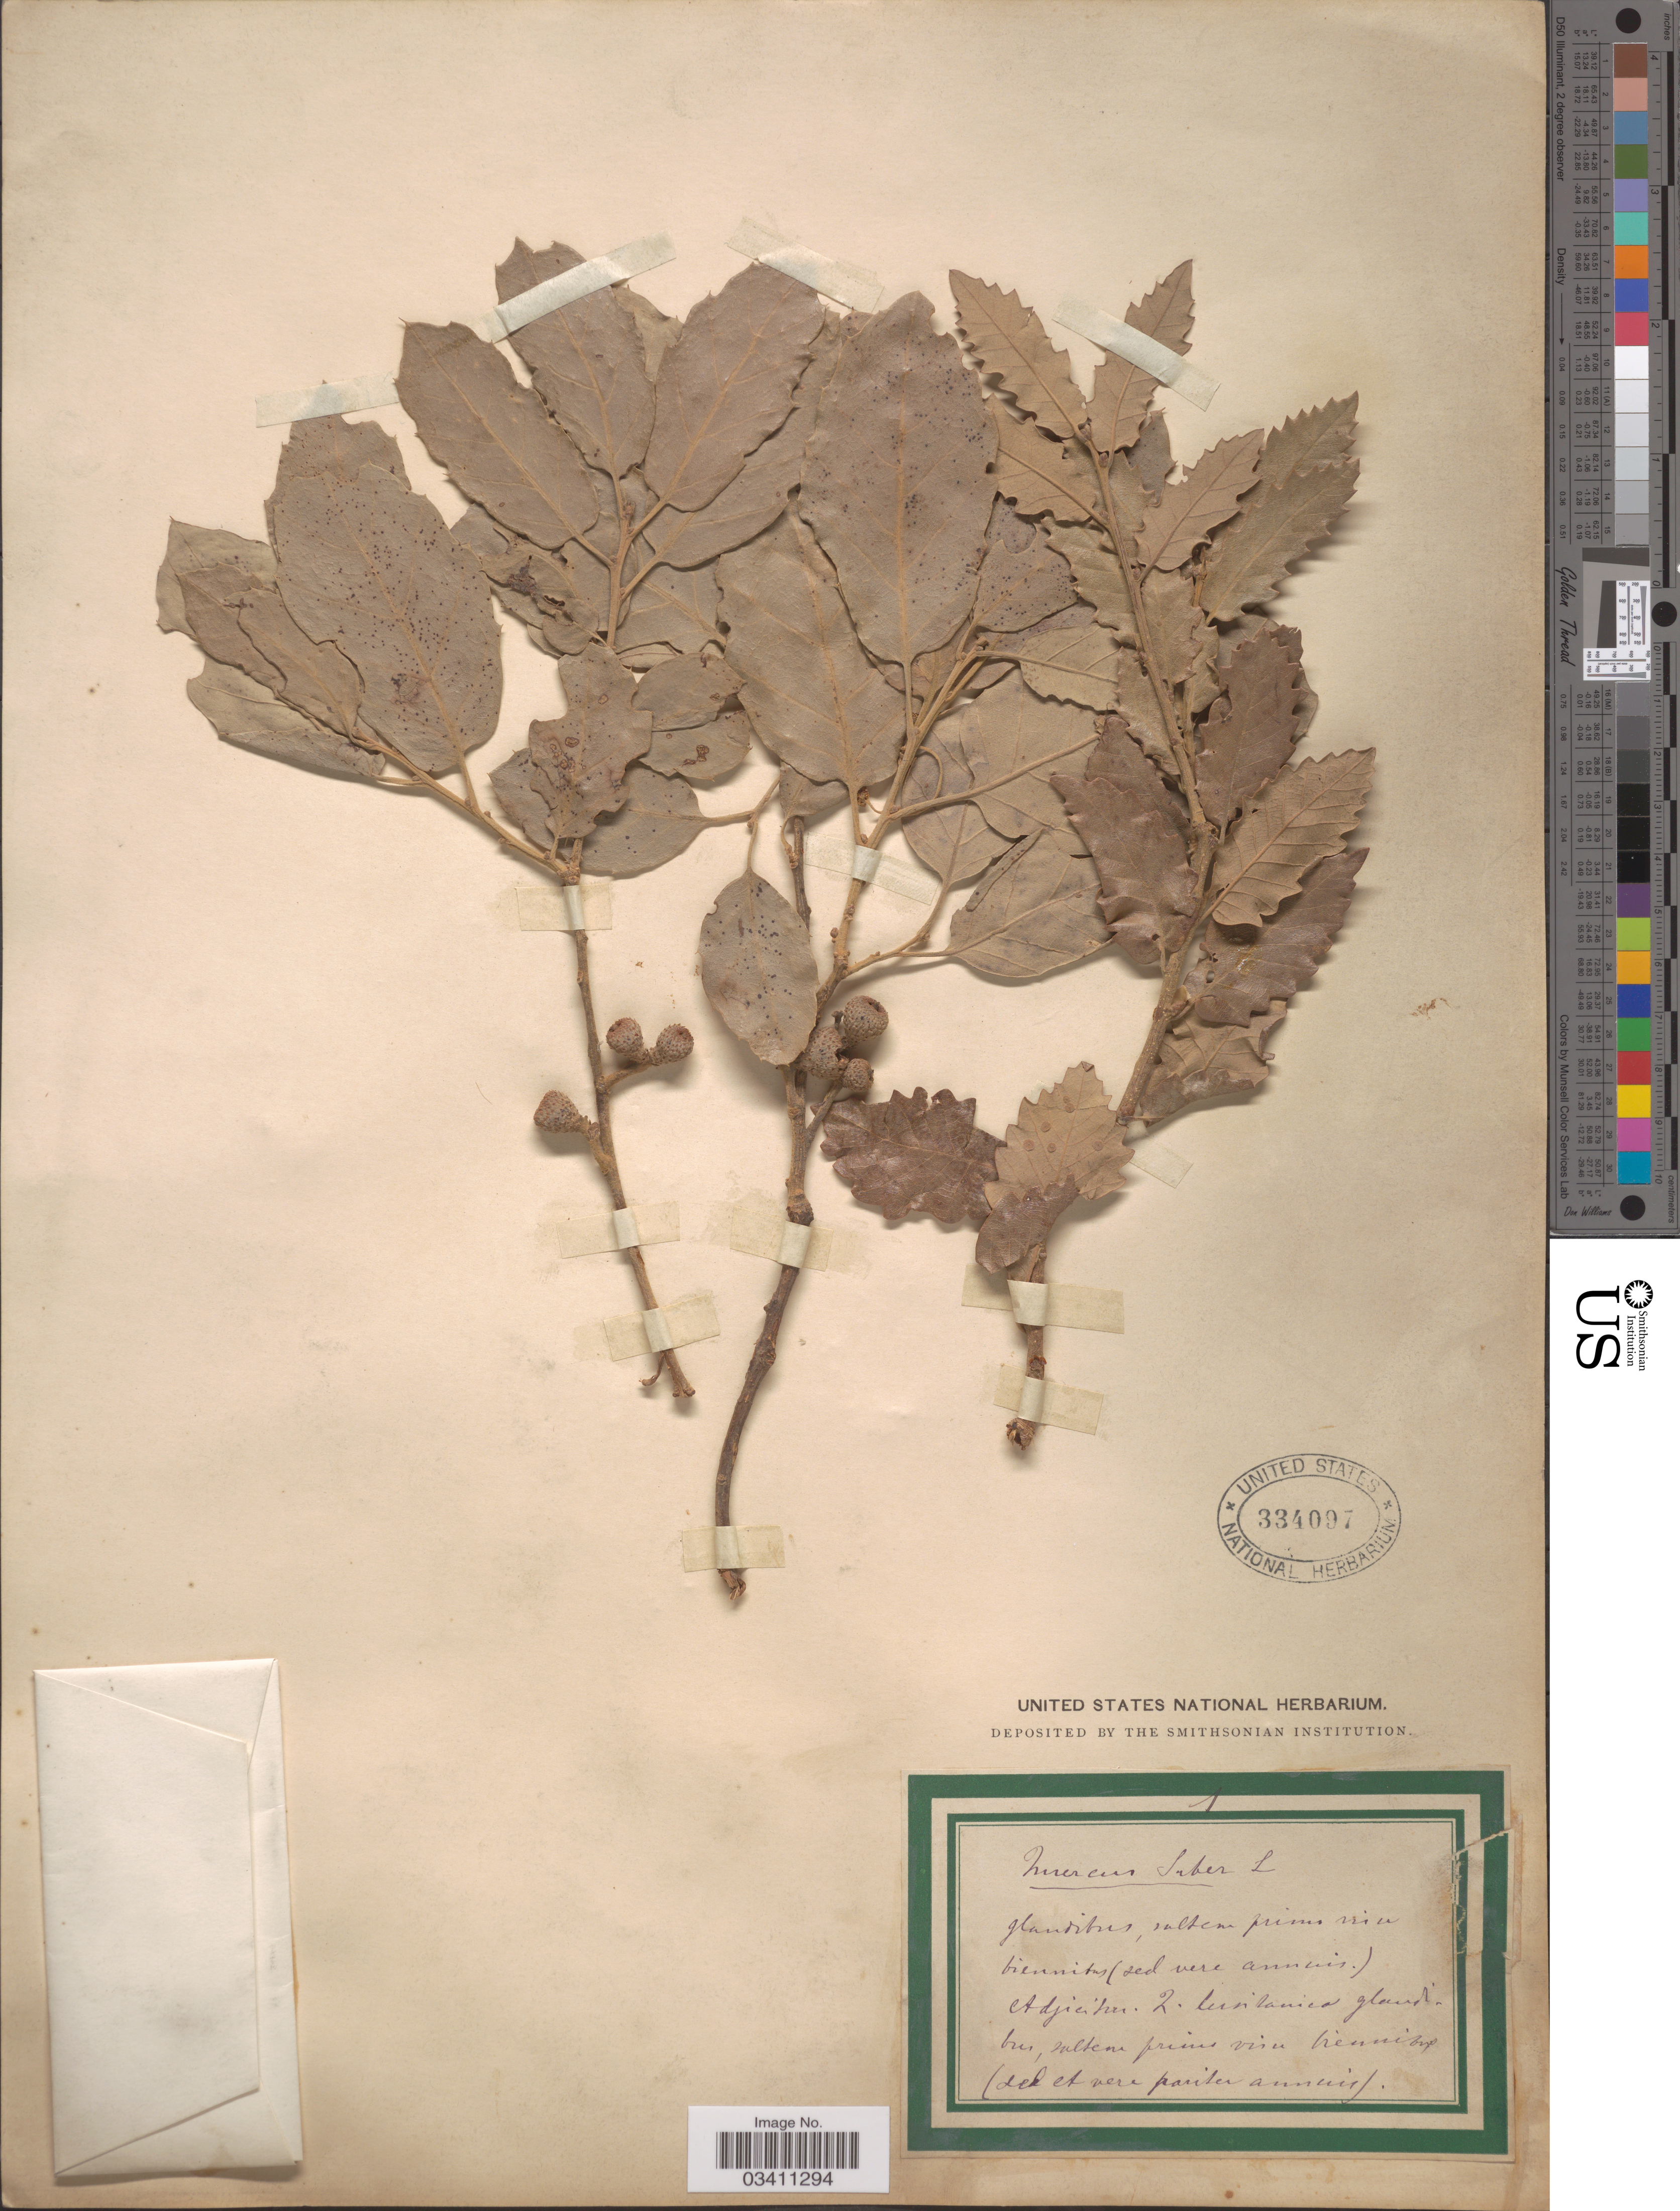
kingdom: Plantae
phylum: Tracheophyta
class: Magnoliopsida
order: Fagales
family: Fagaceae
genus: Quercus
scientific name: Quercus suber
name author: L.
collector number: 1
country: Portugal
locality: Adjientur [unsure placement]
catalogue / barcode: US 334097